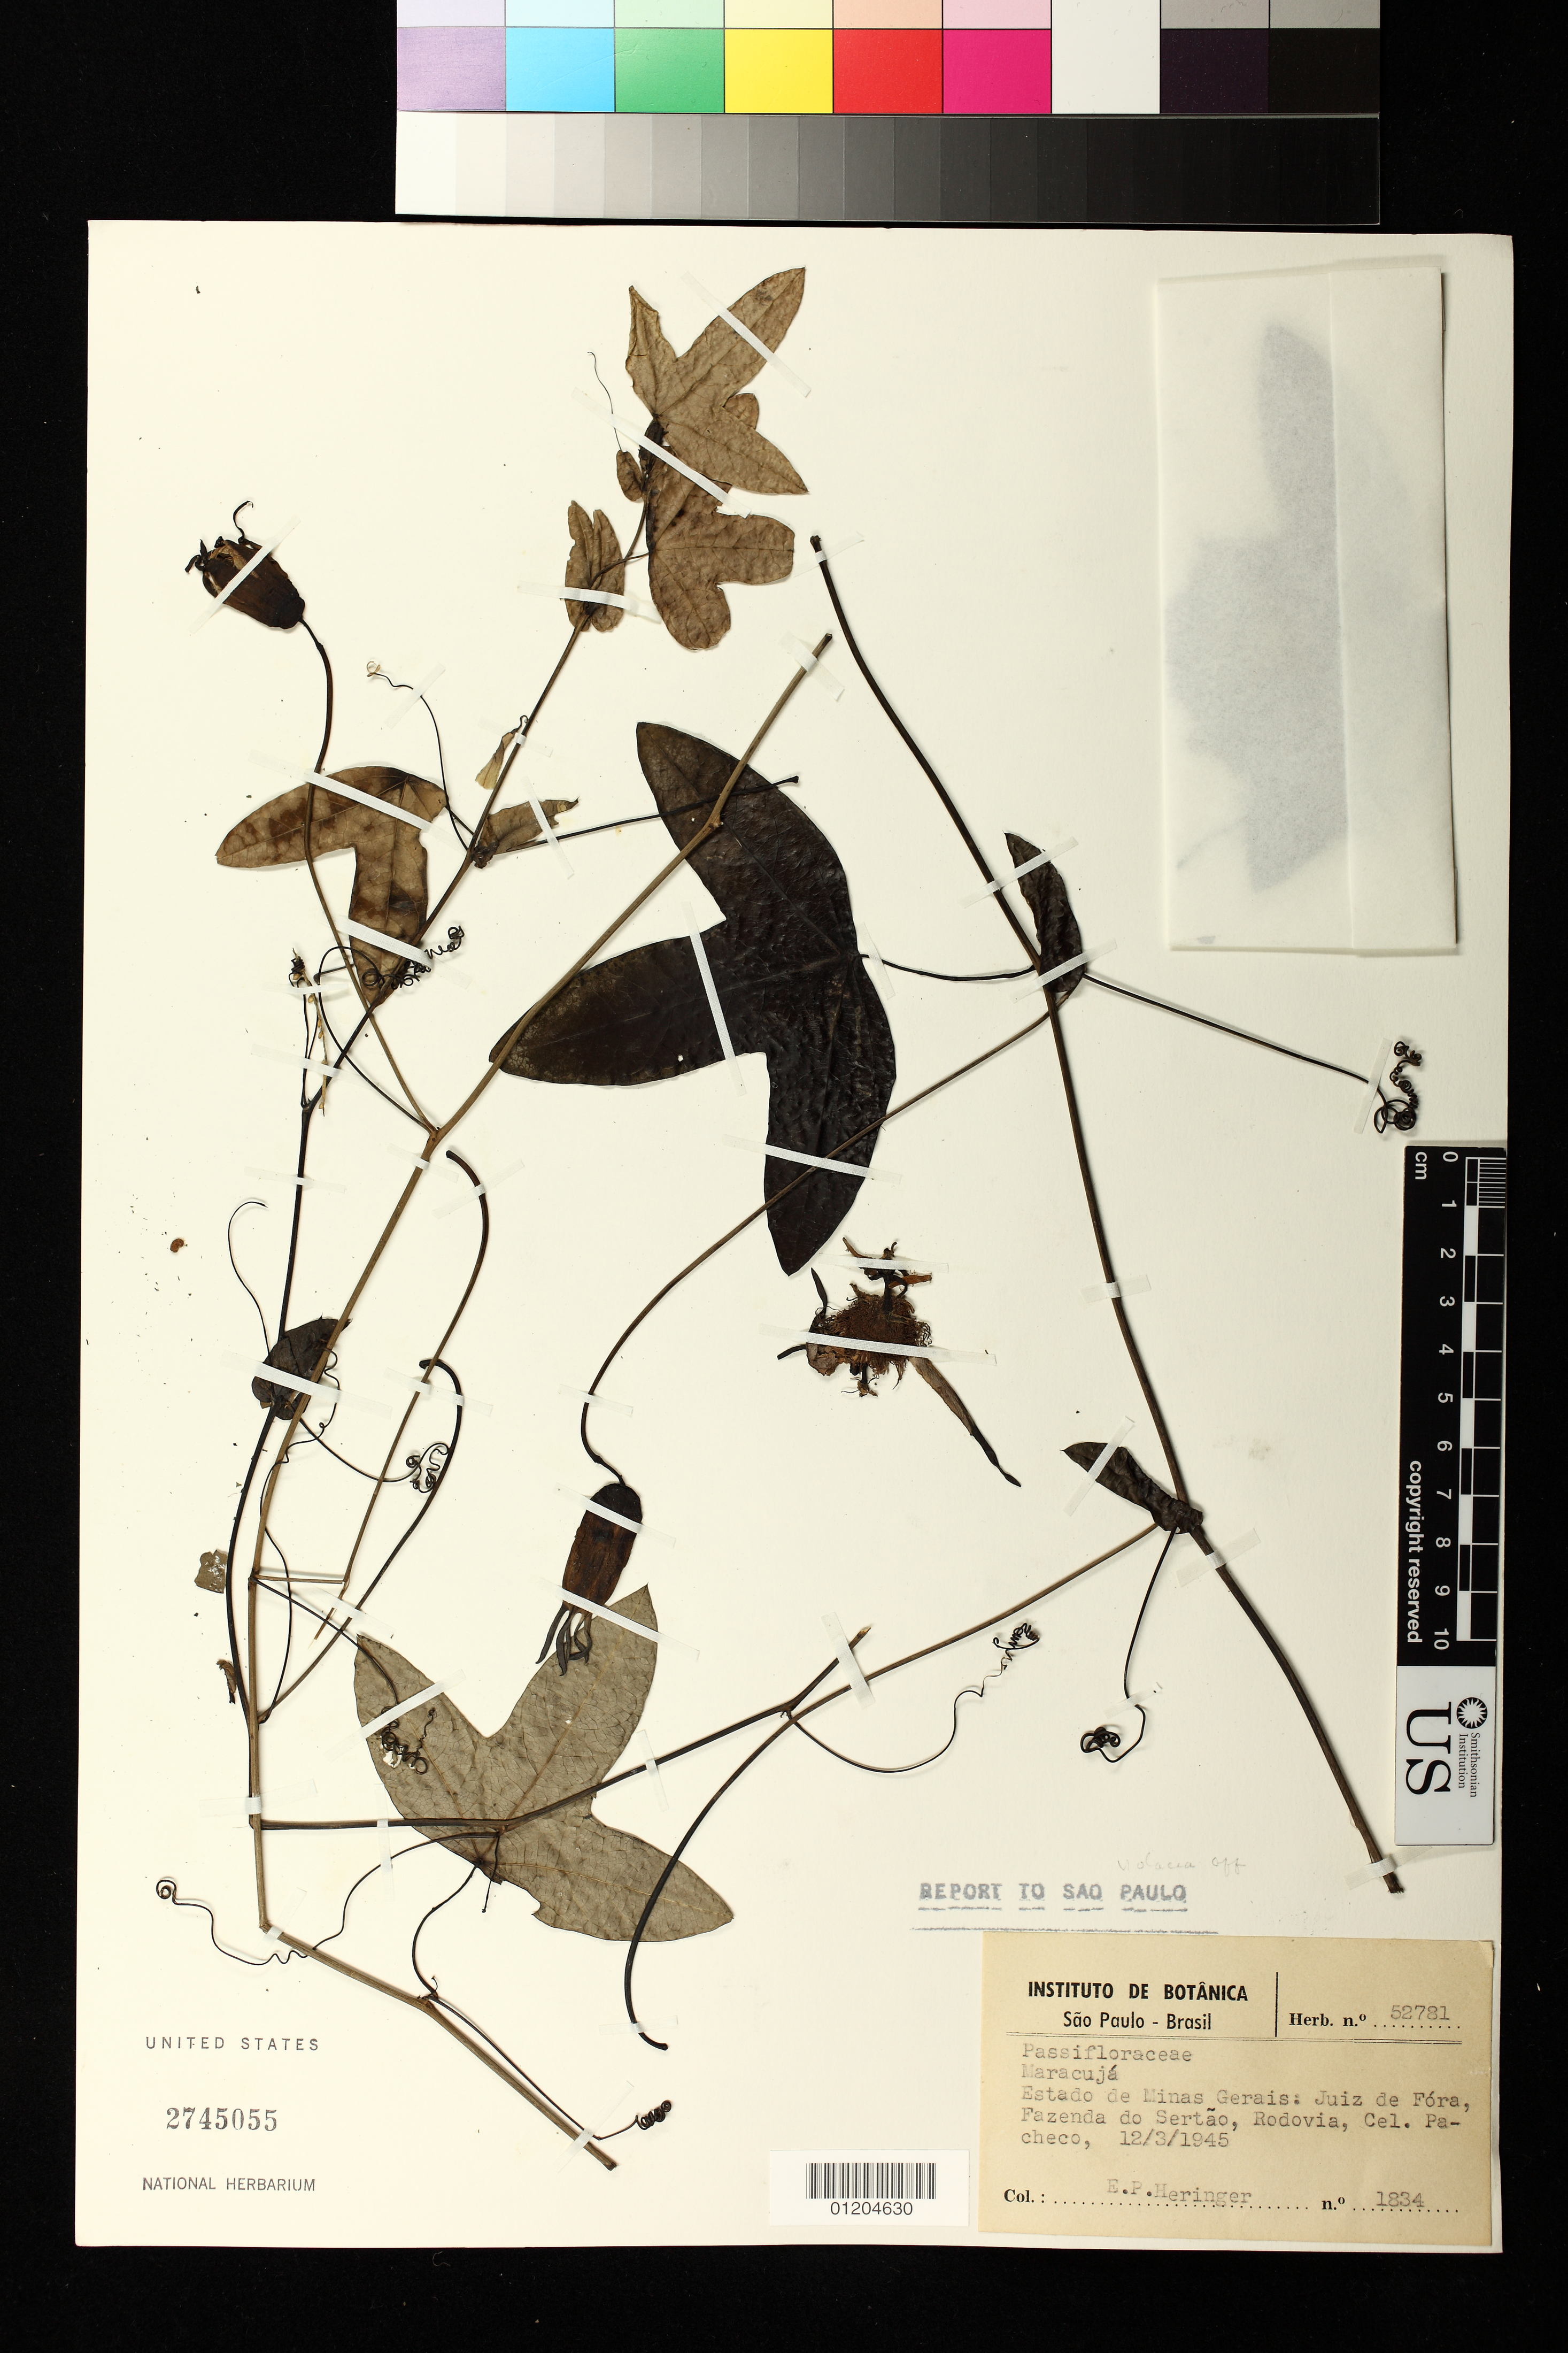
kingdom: Plantae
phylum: Tracheophyta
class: Magnoliopsida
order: Malpighiales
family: Passifloraceae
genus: Passiflora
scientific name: Passiflora amethystina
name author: J.C. Mikan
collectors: E. P. Heringer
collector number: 1834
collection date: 1945-12-03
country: Brazil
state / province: Minas Gerais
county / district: Juiz de Fora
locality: Fazenda do Setao, Rodavia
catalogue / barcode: US 2745055